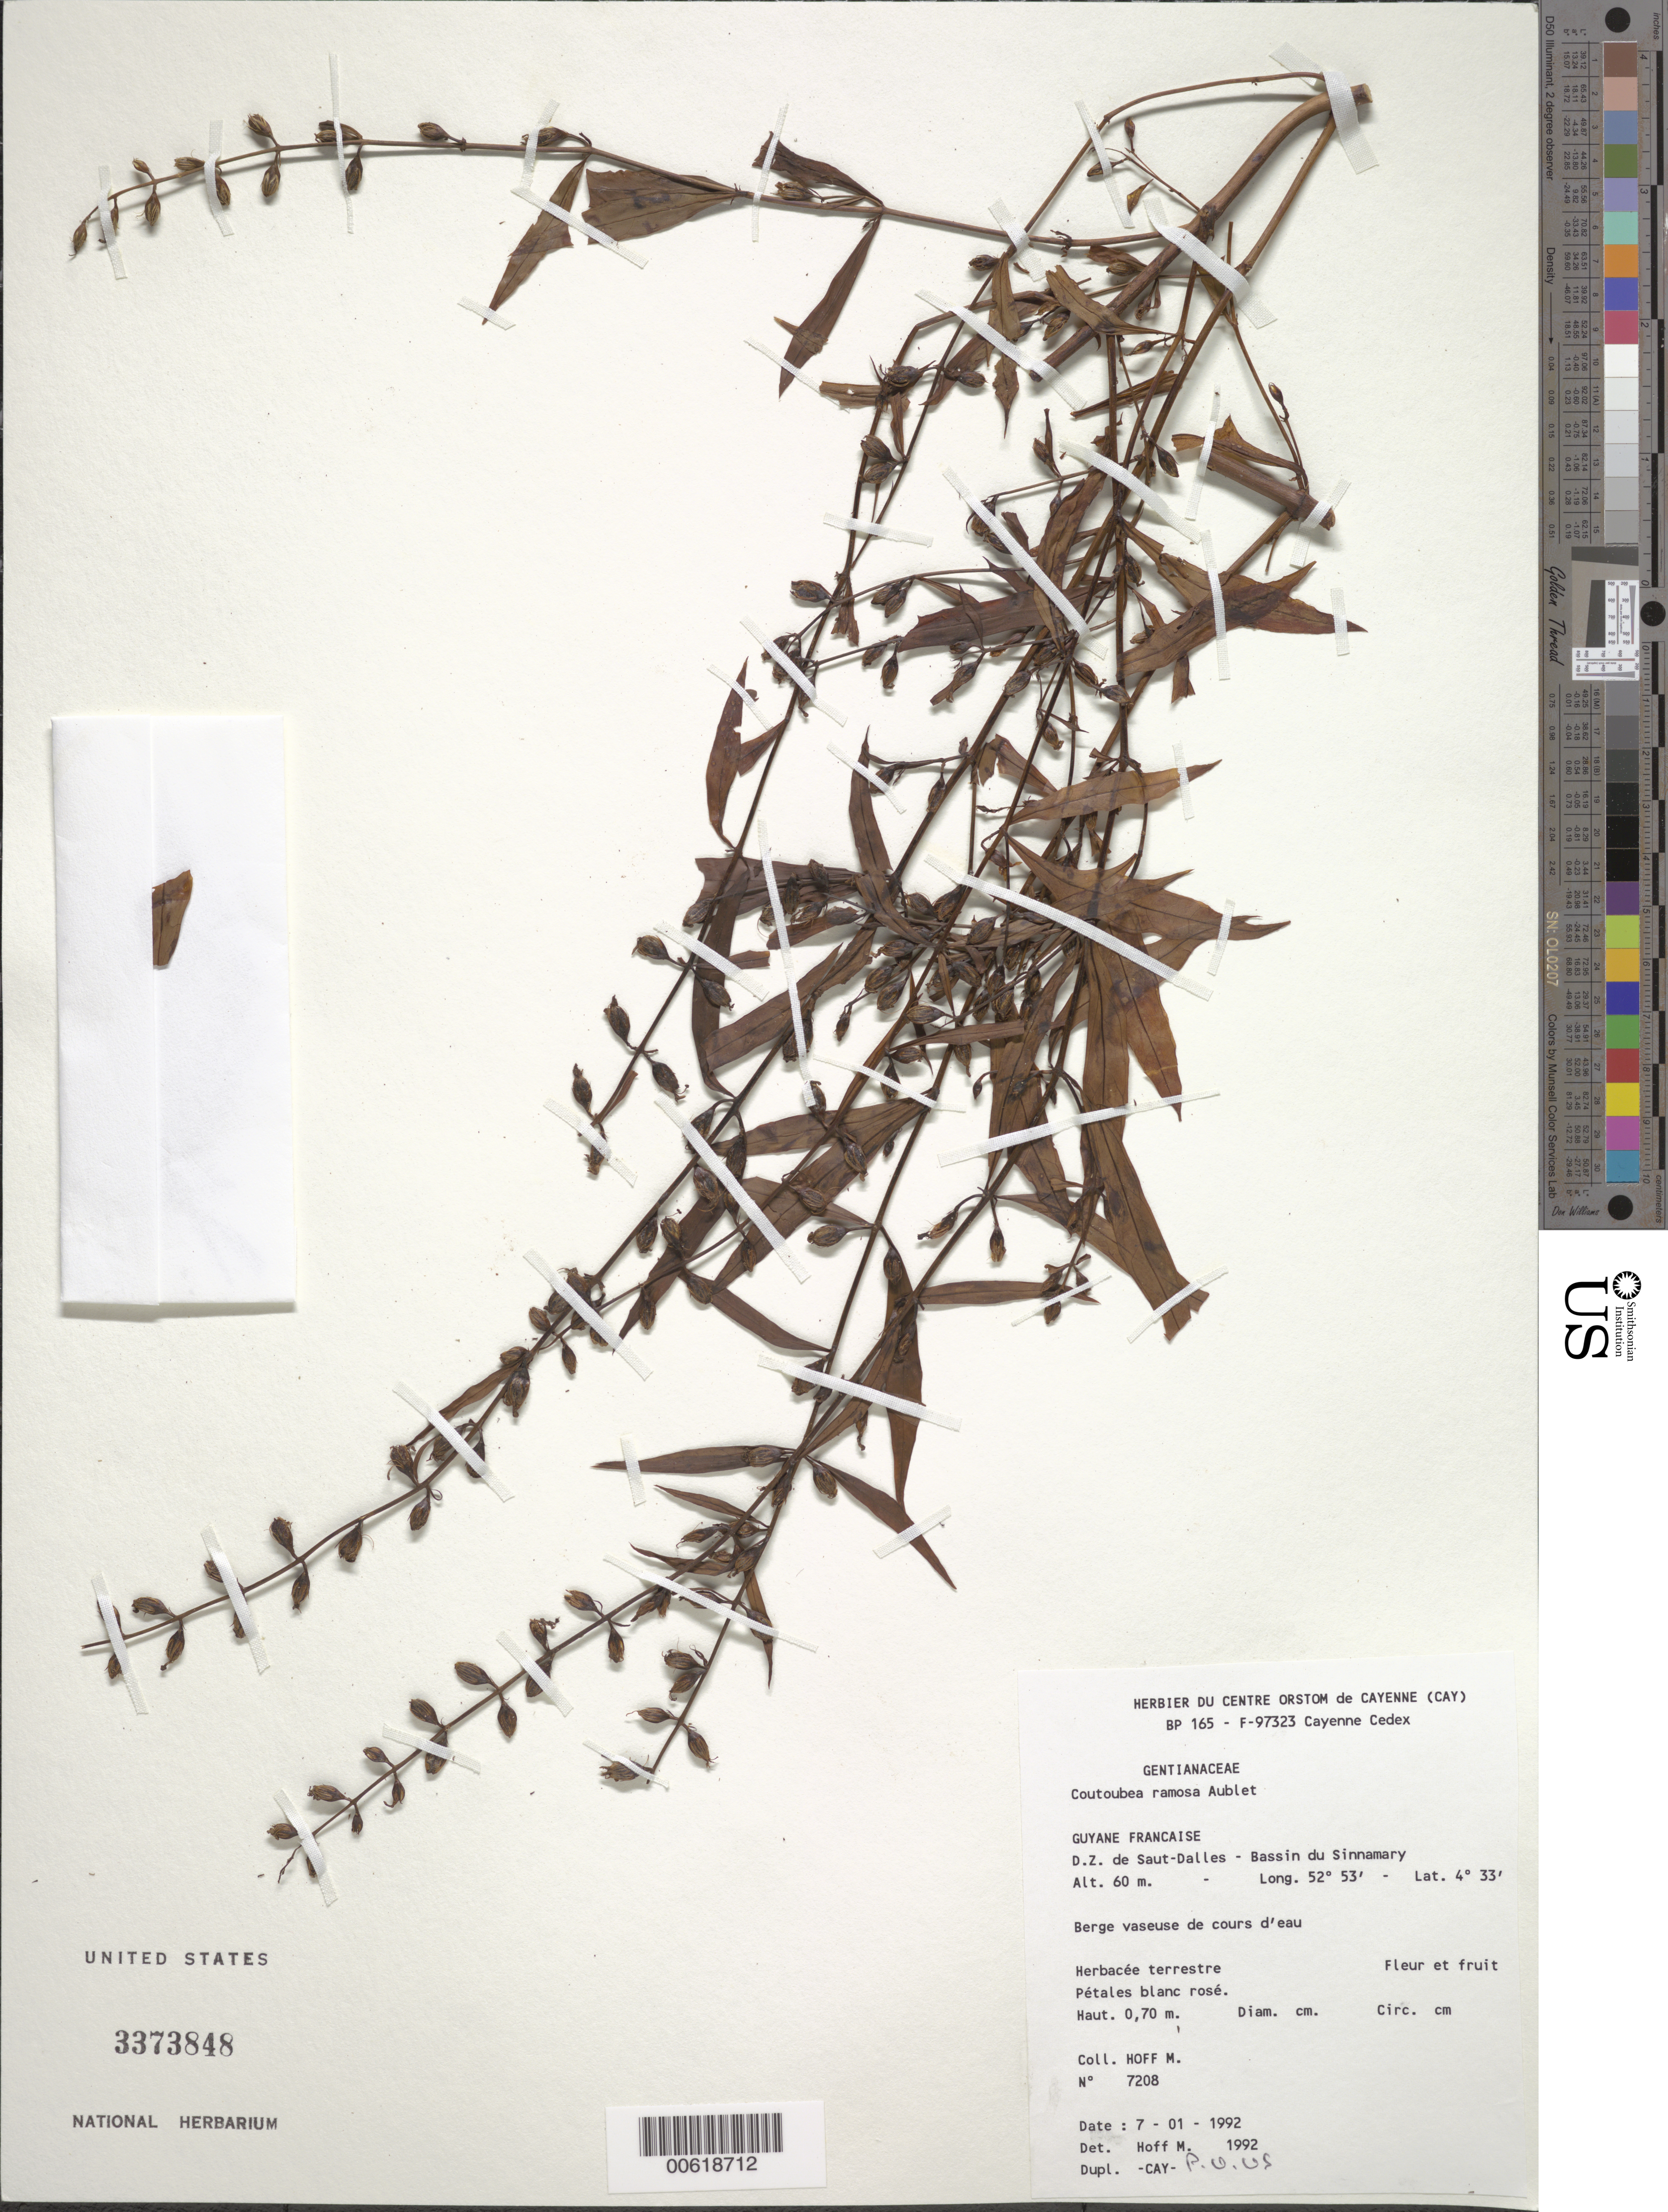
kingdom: Plantae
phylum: Tracheophyta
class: Magnoliopsida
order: Gentianales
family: Gentianaceae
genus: Coutoubea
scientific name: Coutoubea ramosa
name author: Aubl.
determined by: Hoff, M.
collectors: M. Hoff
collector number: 7208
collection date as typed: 7-Jan-92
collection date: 1992-01-07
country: French Guiana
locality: D.Z. de Saut-Dalles, Bassin du Sinnamary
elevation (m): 60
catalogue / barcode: US 3373848